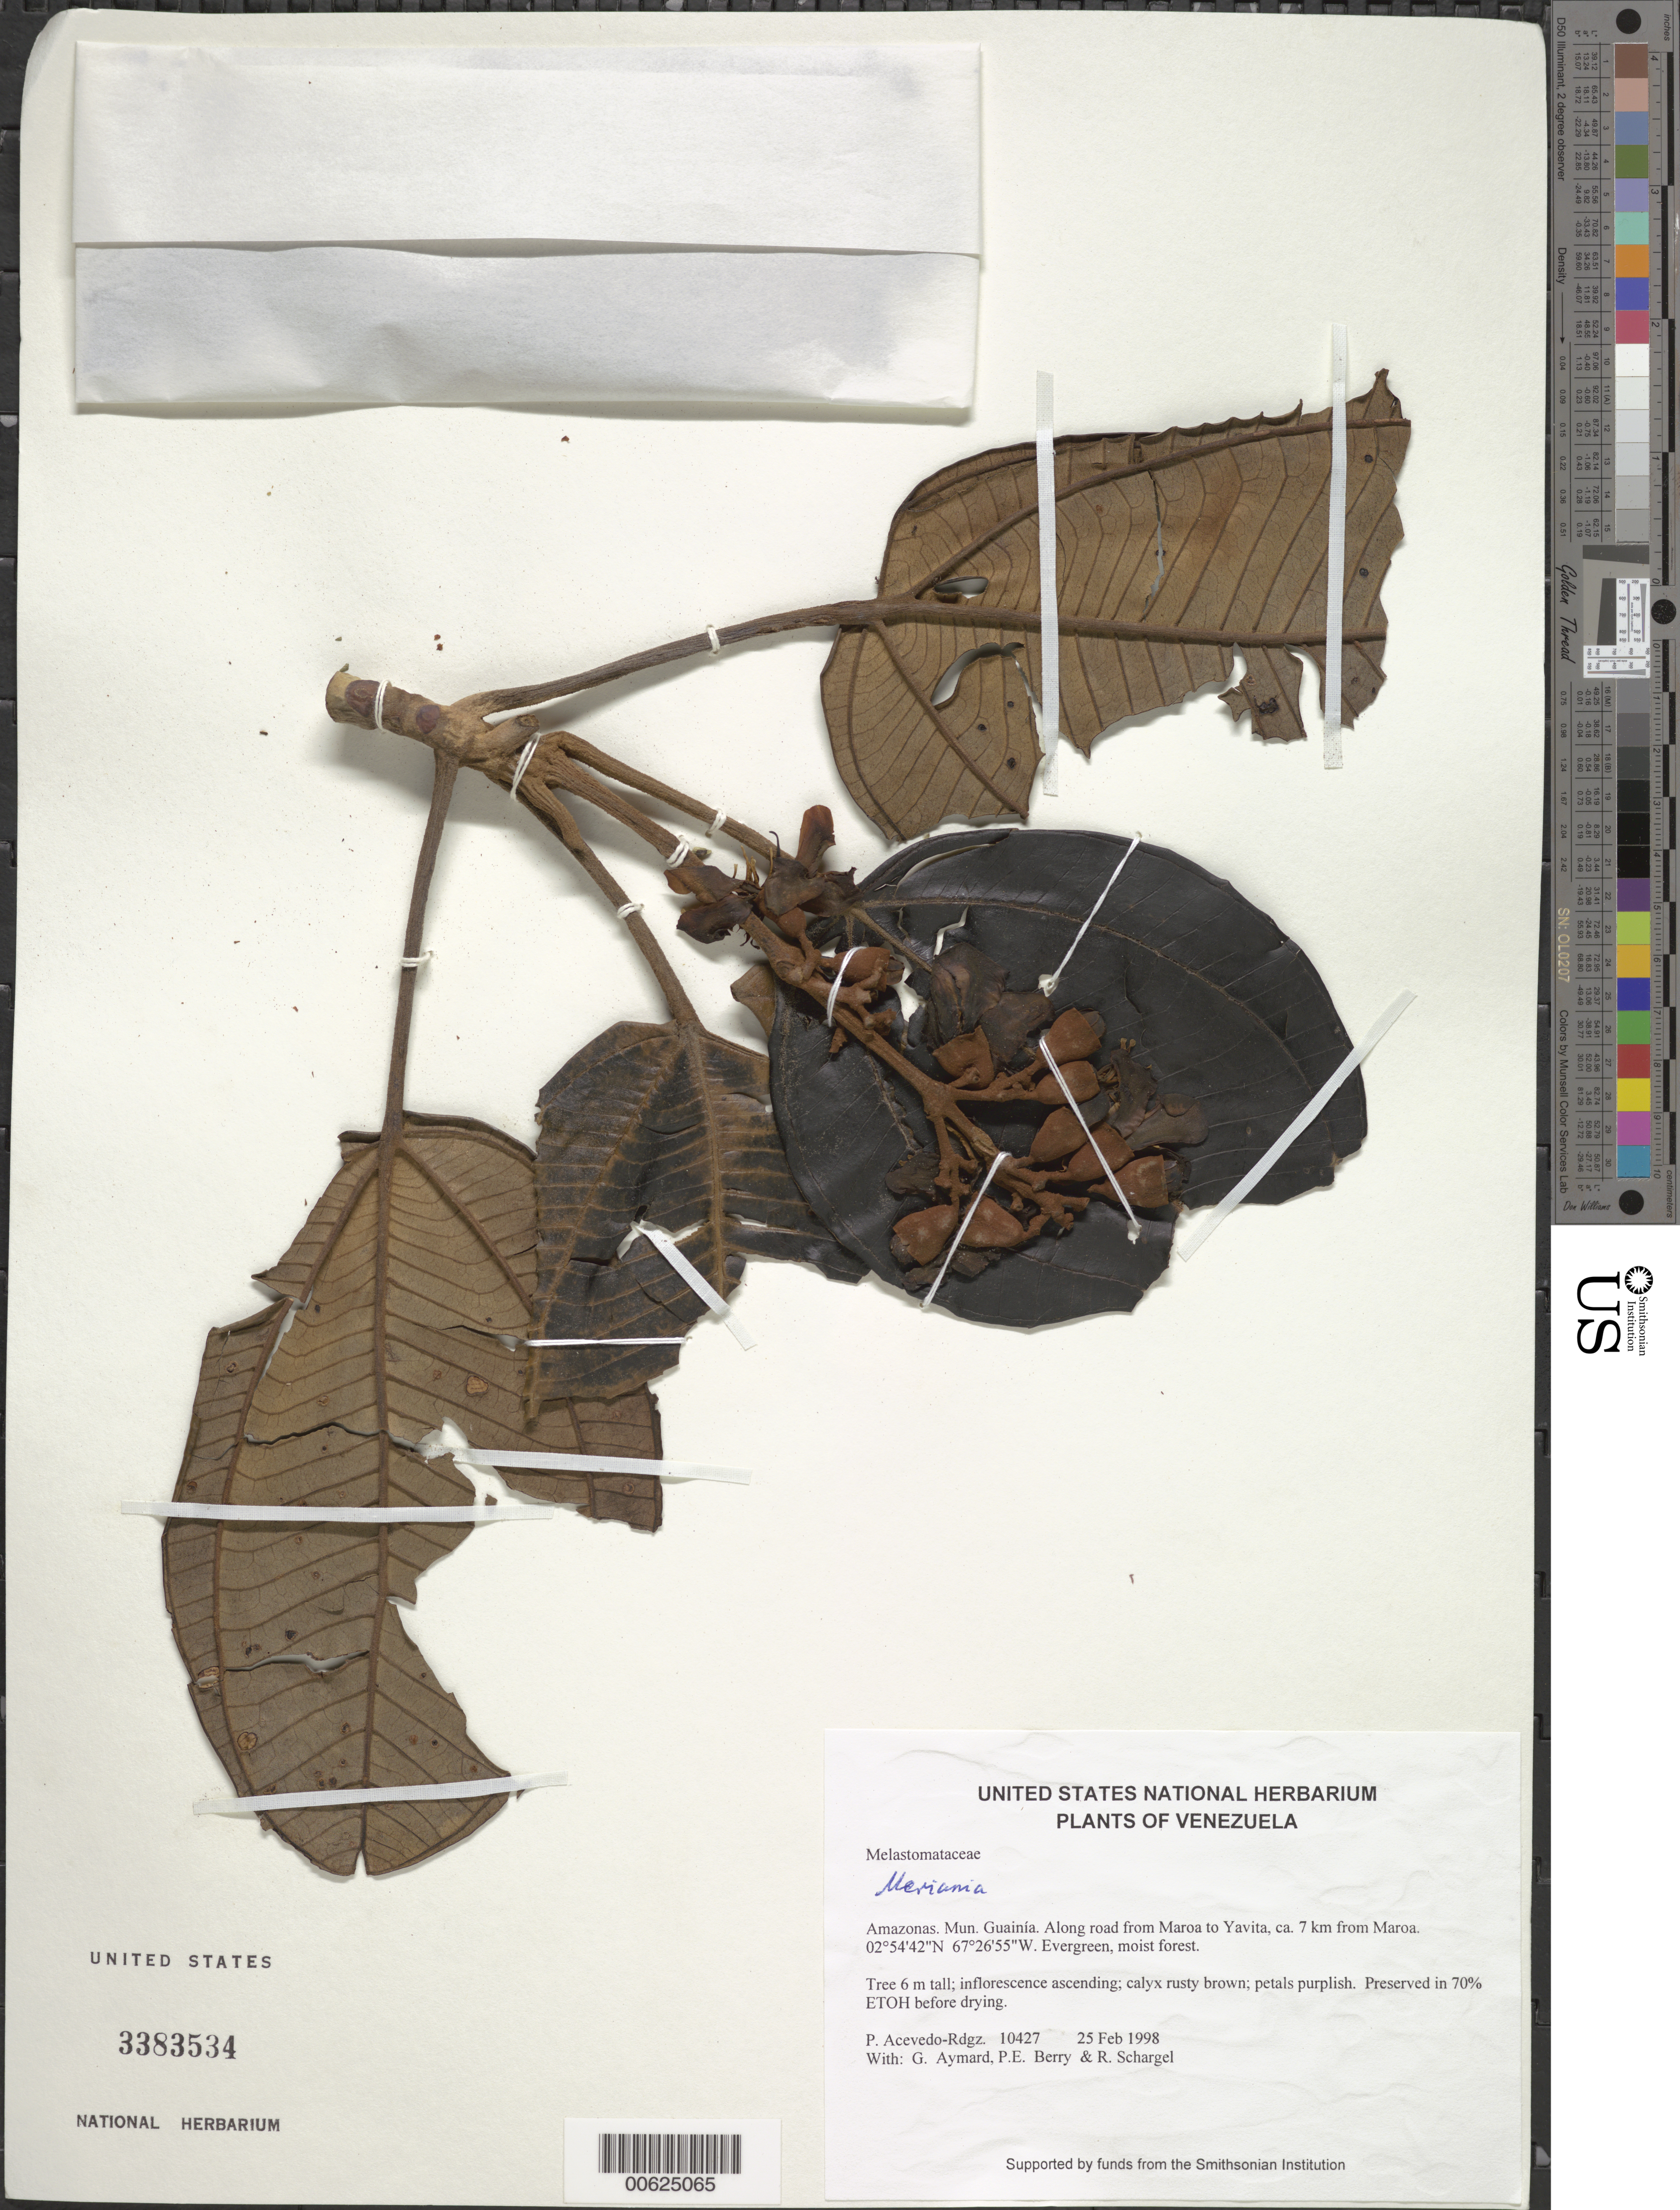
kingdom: Plantae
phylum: Tracheophyta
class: Magnoliopsida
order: Myrtales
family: Melastomataceae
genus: Meriania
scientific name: Meriania ornata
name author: Wurdack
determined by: Michelangeli, F. A.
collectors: P. Acevedo-Rodr., G. A. Aymard, P. E. Berry & R. Schargel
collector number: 10427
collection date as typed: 25 Feb 1998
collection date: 1998-02-25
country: Venezuela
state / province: Amazonas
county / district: Maroa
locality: Along road from Maroa to Yavita, ca. 7 km from Maroa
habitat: Evergreen, moist forest.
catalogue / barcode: US 3383534